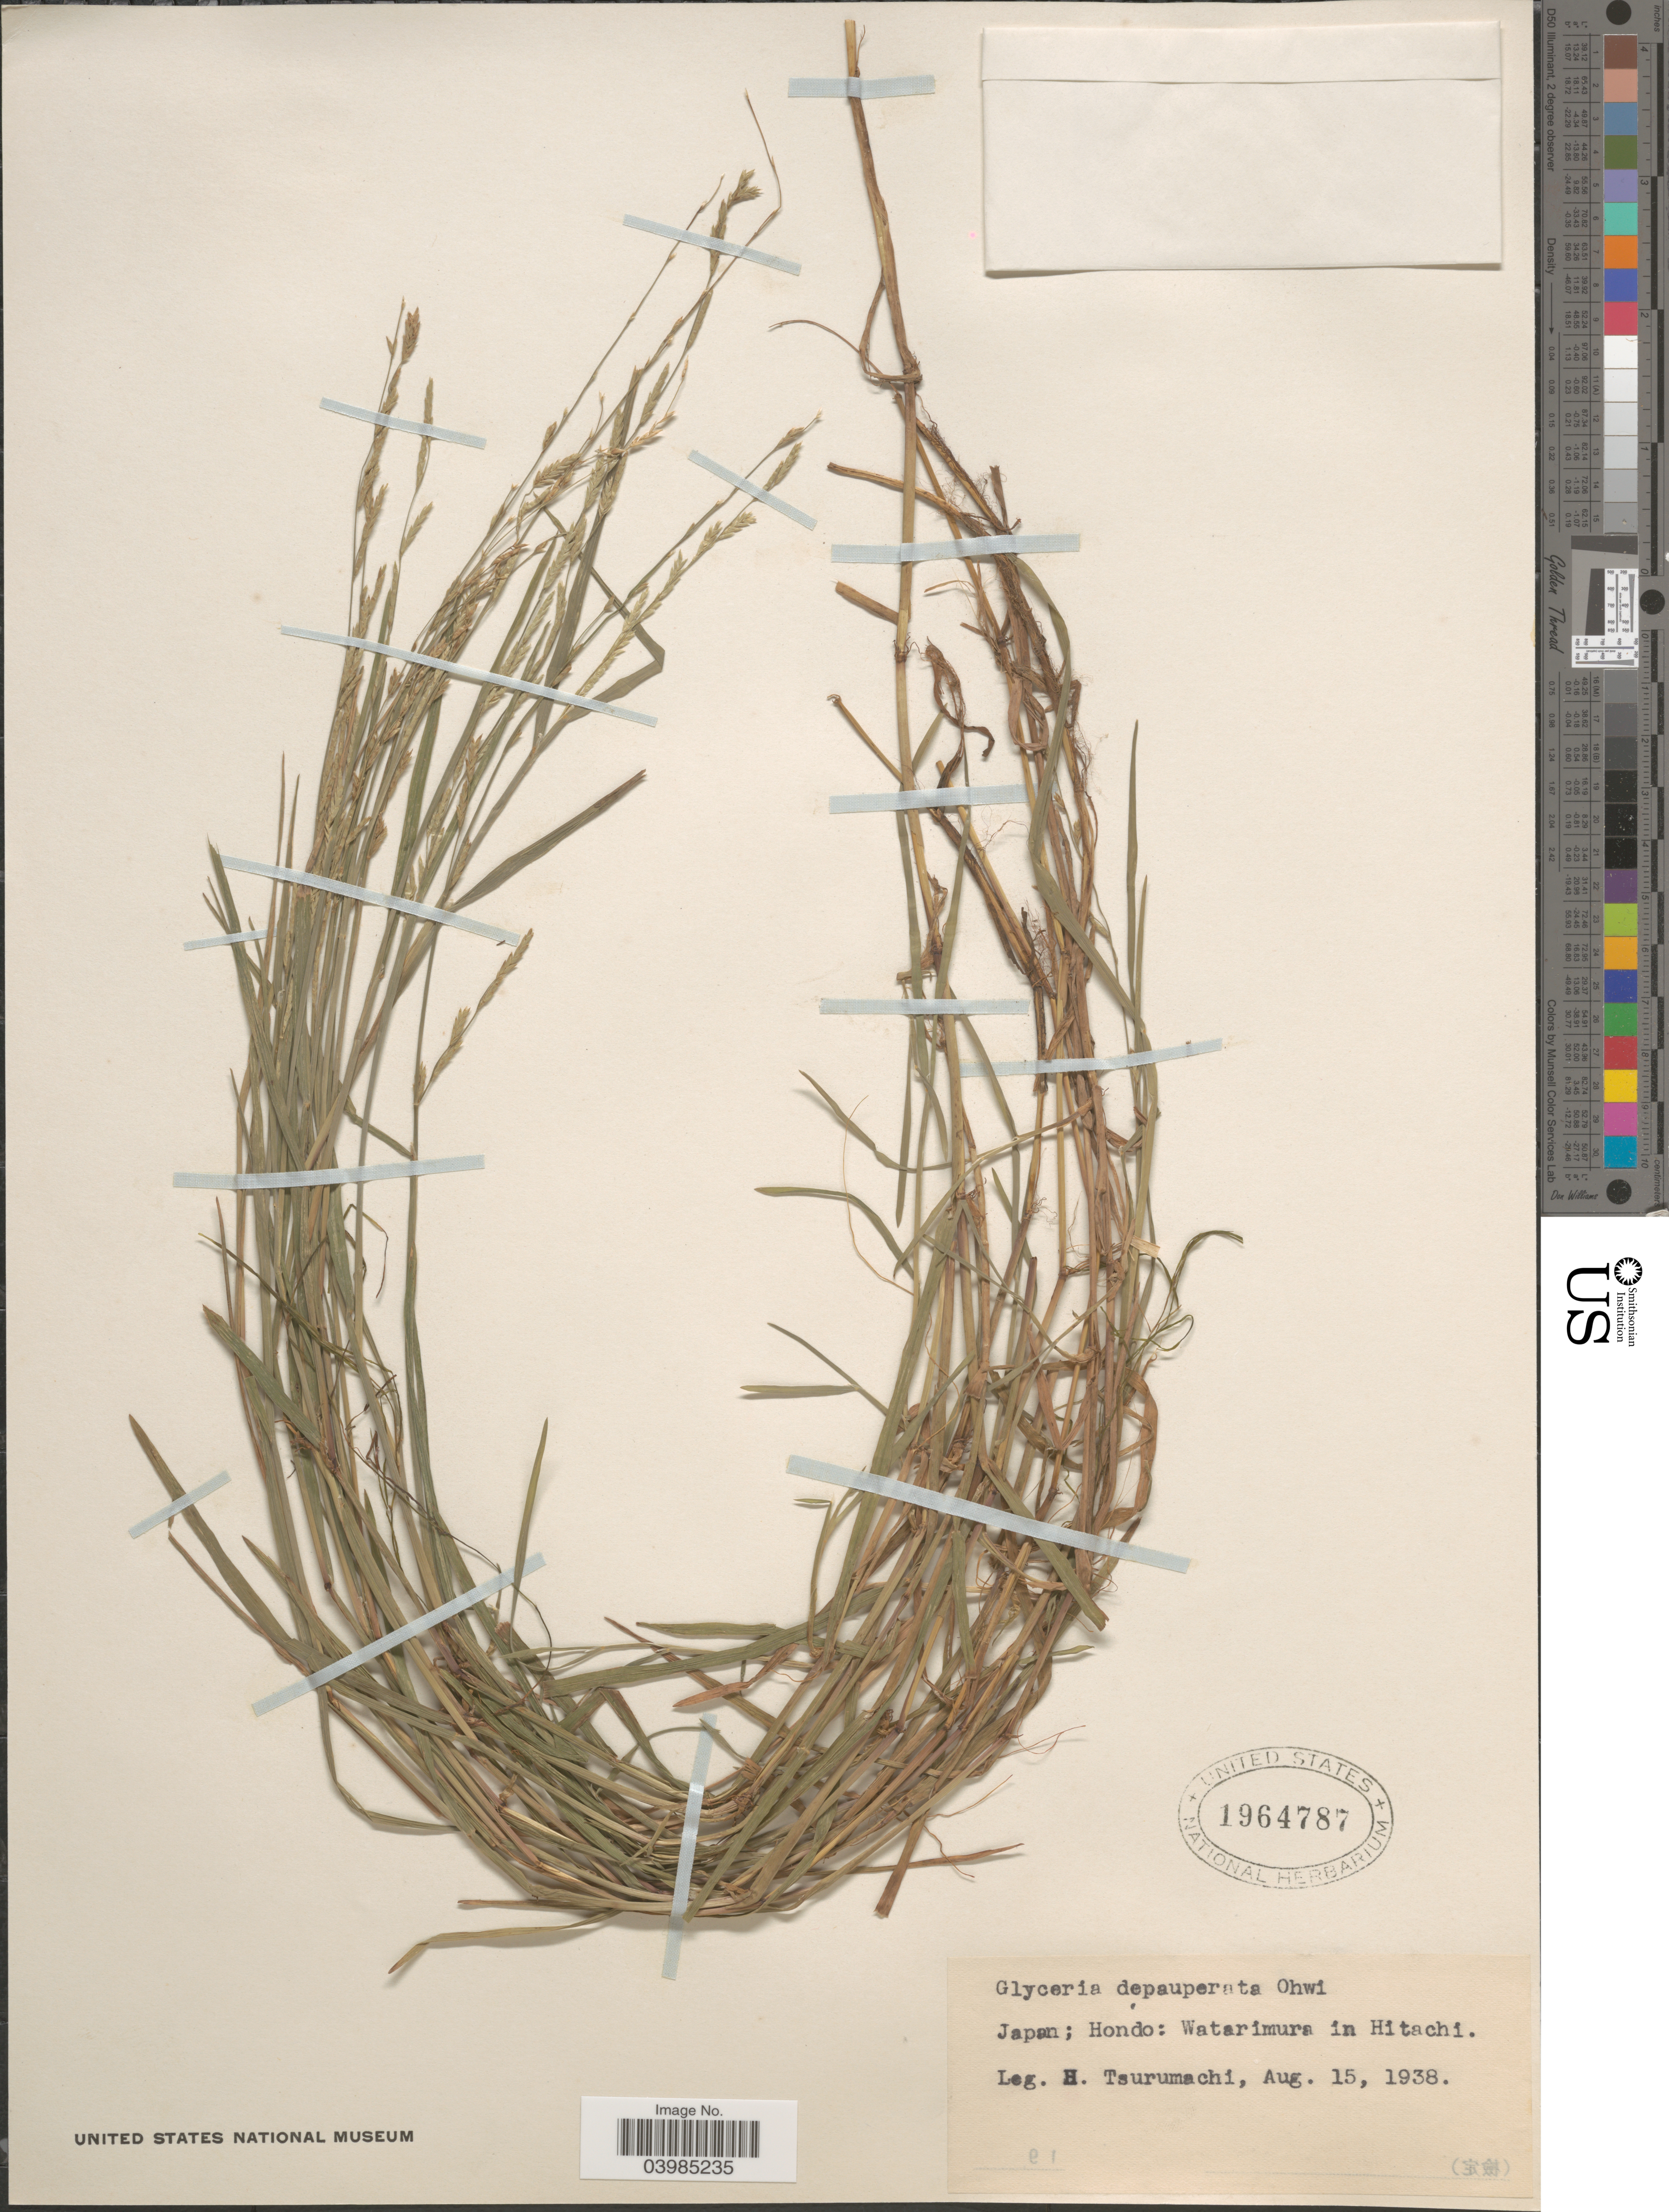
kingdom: Plantae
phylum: Tracheophyta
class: Liliopsida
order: Poales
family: Poaceae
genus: Glyceria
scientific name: Glyceria depauperata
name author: Ohwi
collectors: H. Tsurumachi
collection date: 1938-08-15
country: Japan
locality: Hondo: Watarimura in Hitachi.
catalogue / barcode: US 1964787